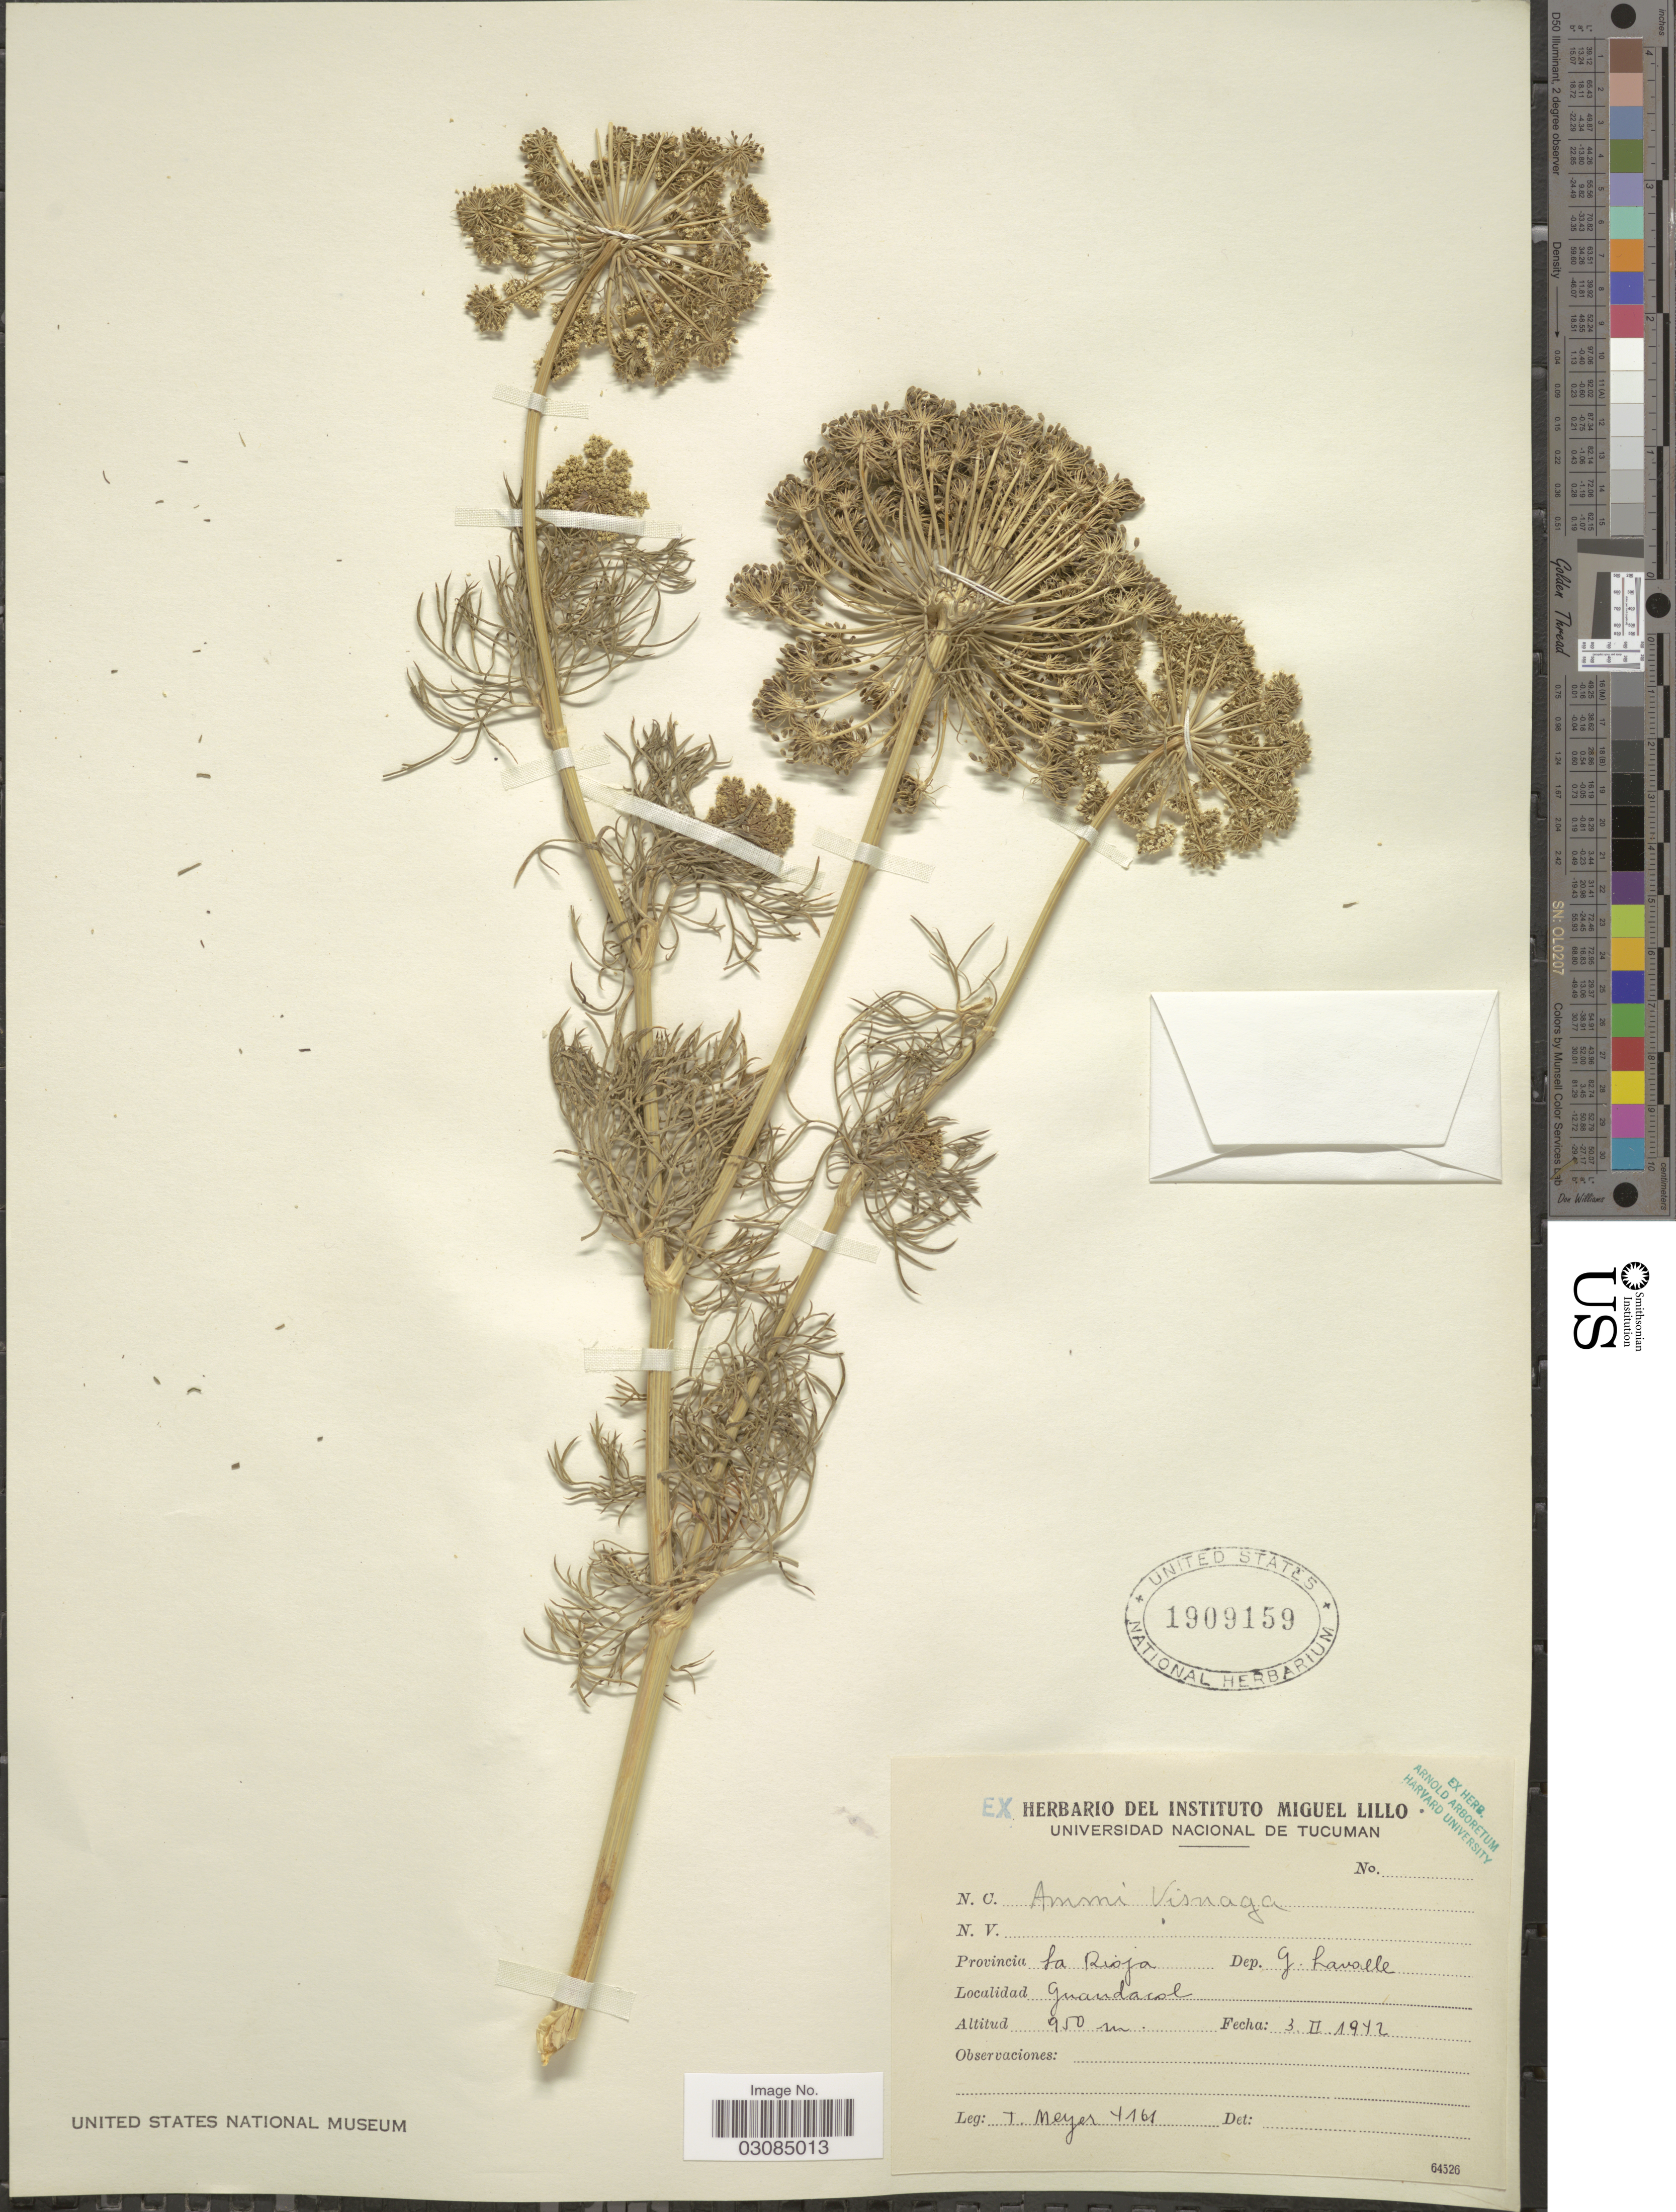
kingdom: Plantae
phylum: Tracheophyta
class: Magnoliopsida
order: Apiales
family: Apiaceae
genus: Ammi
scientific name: Ammi visnaga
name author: (L.) Lam.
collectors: T. Meyer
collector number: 4161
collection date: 1942-02-03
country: Argentina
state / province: La Rioja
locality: Provincia La Rioja. Dep. G. Lavolle. Guandacol.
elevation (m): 950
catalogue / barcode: US 1909159